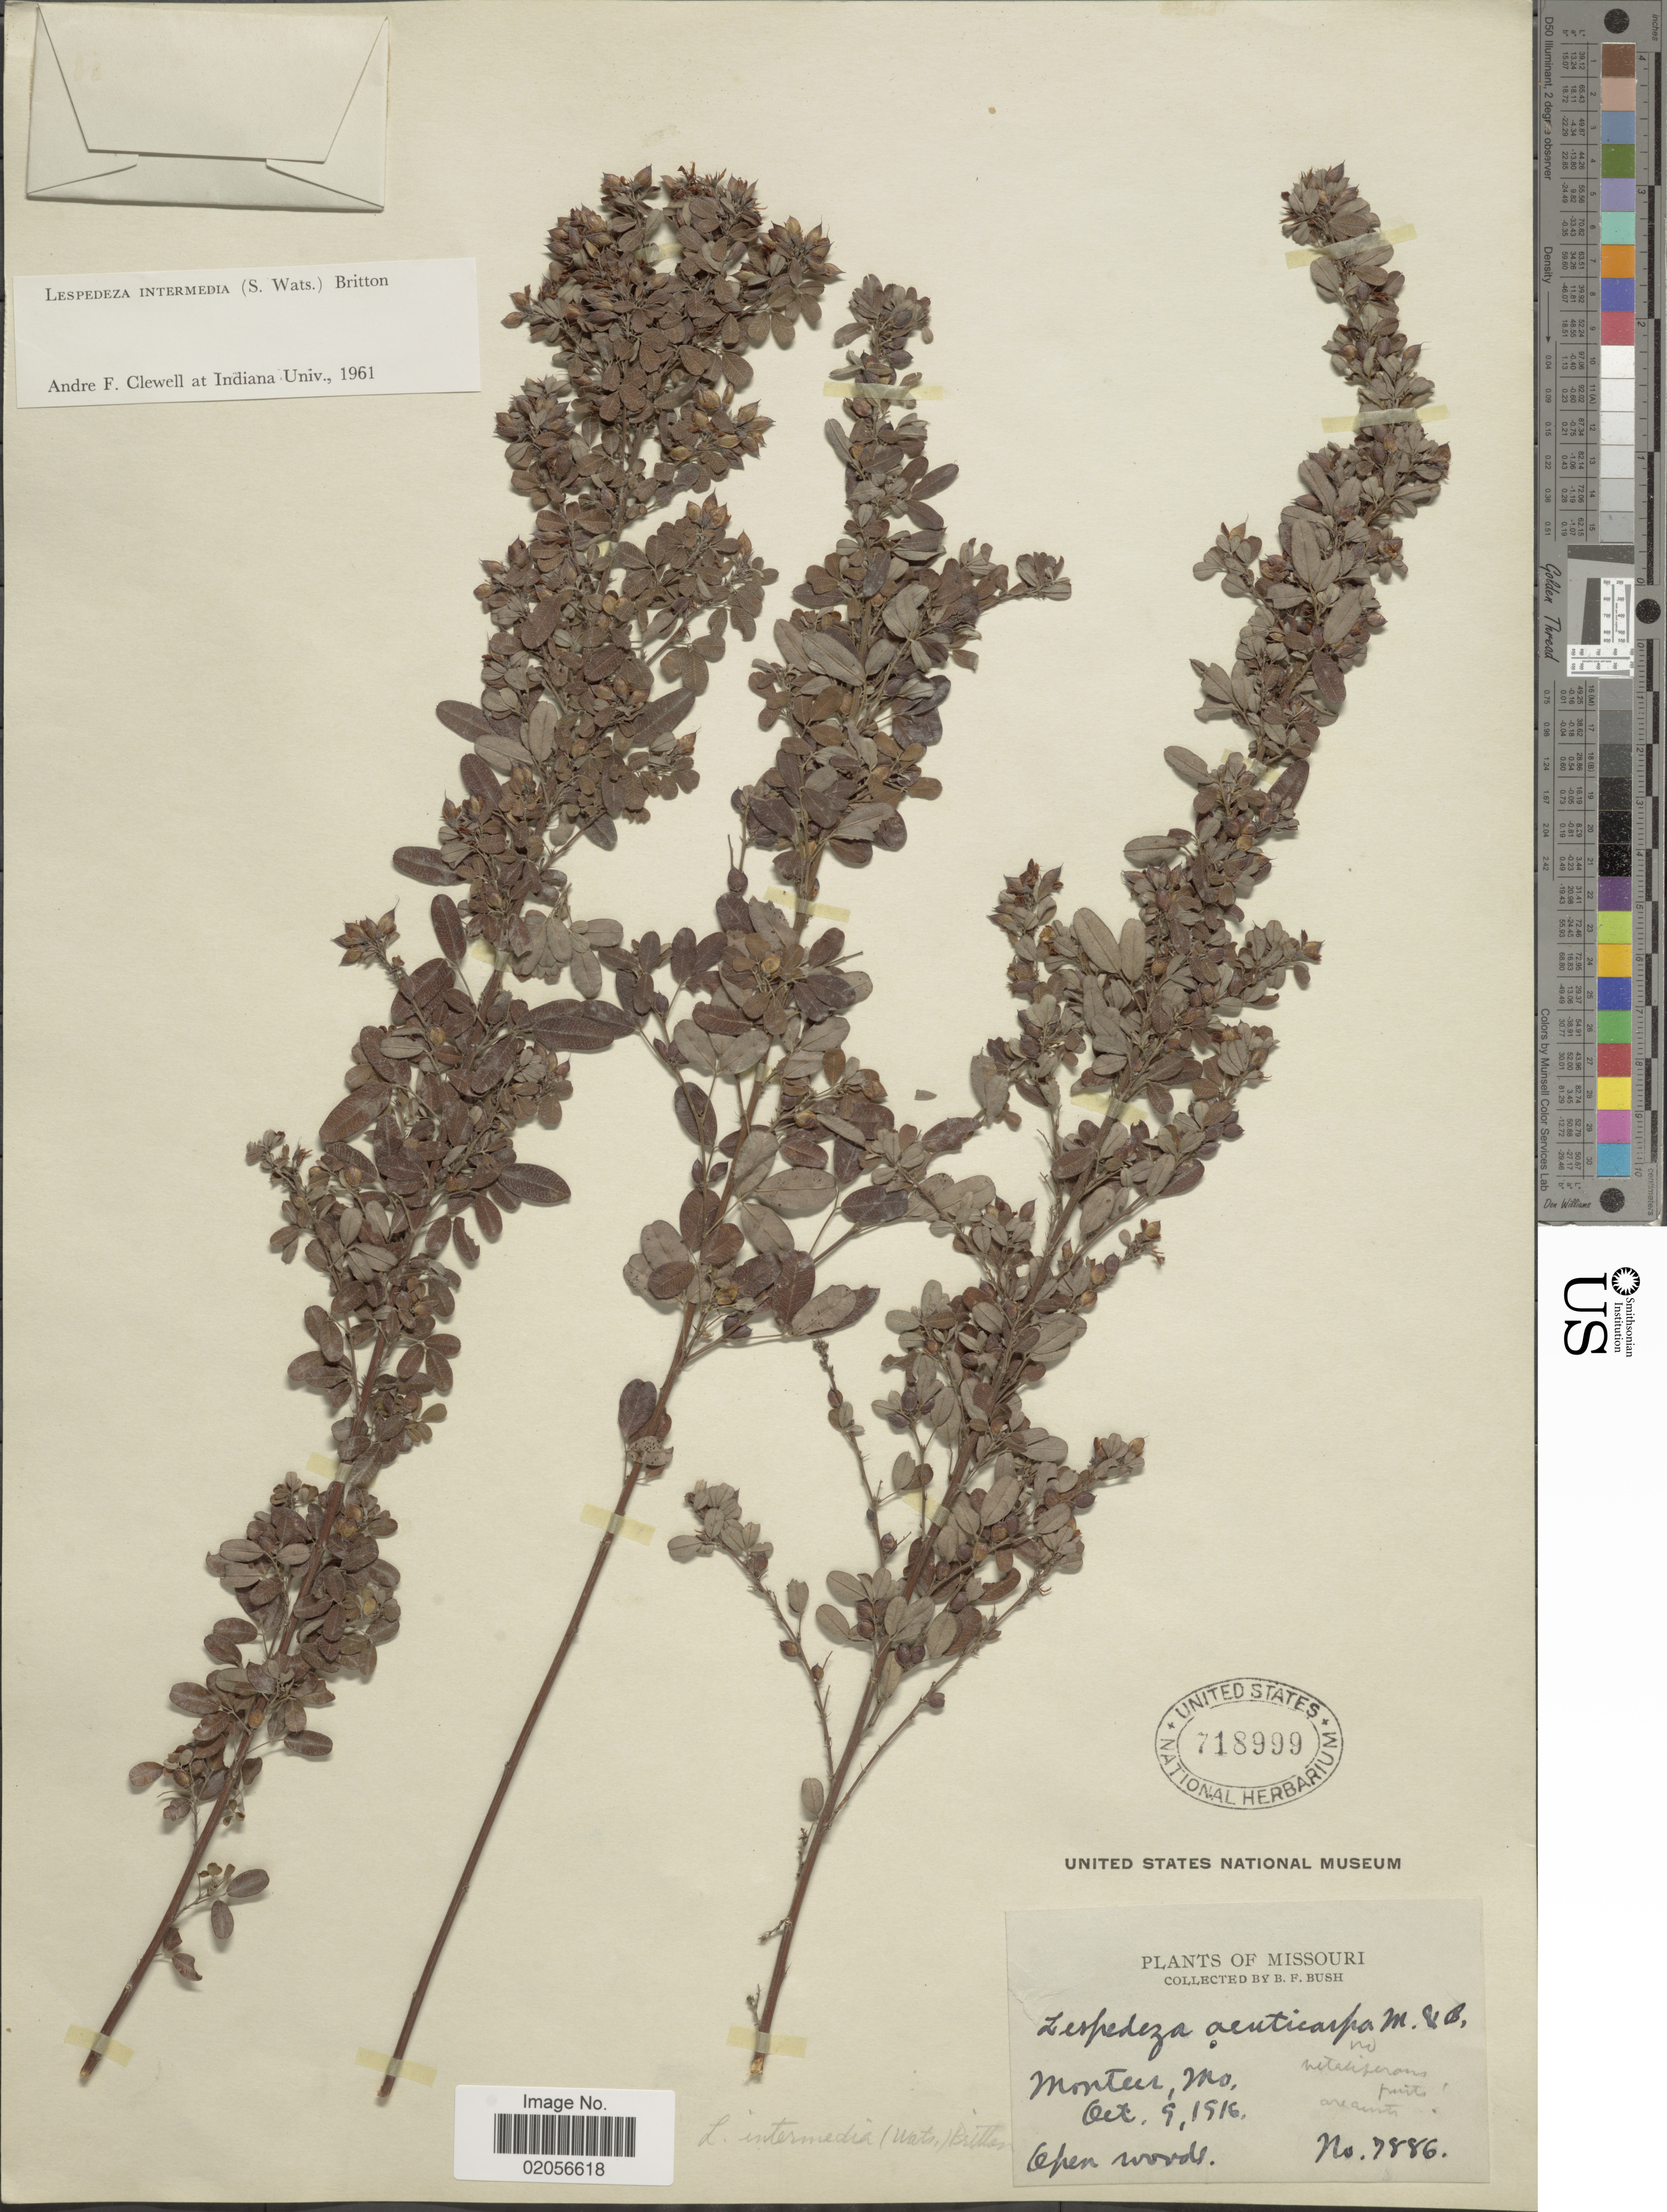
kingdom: Plantae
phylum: Tracheophyta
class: Magnoliopsida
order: Fabales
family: Fabaceae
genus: Lespedeza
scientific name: Lespedeza intermedia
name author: (S. Watson) Britton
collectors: B. F. Bush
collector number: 7886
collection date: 1916-10-09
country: United States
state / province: Missouri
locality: Monteer, Open woods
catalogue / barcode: US 718999